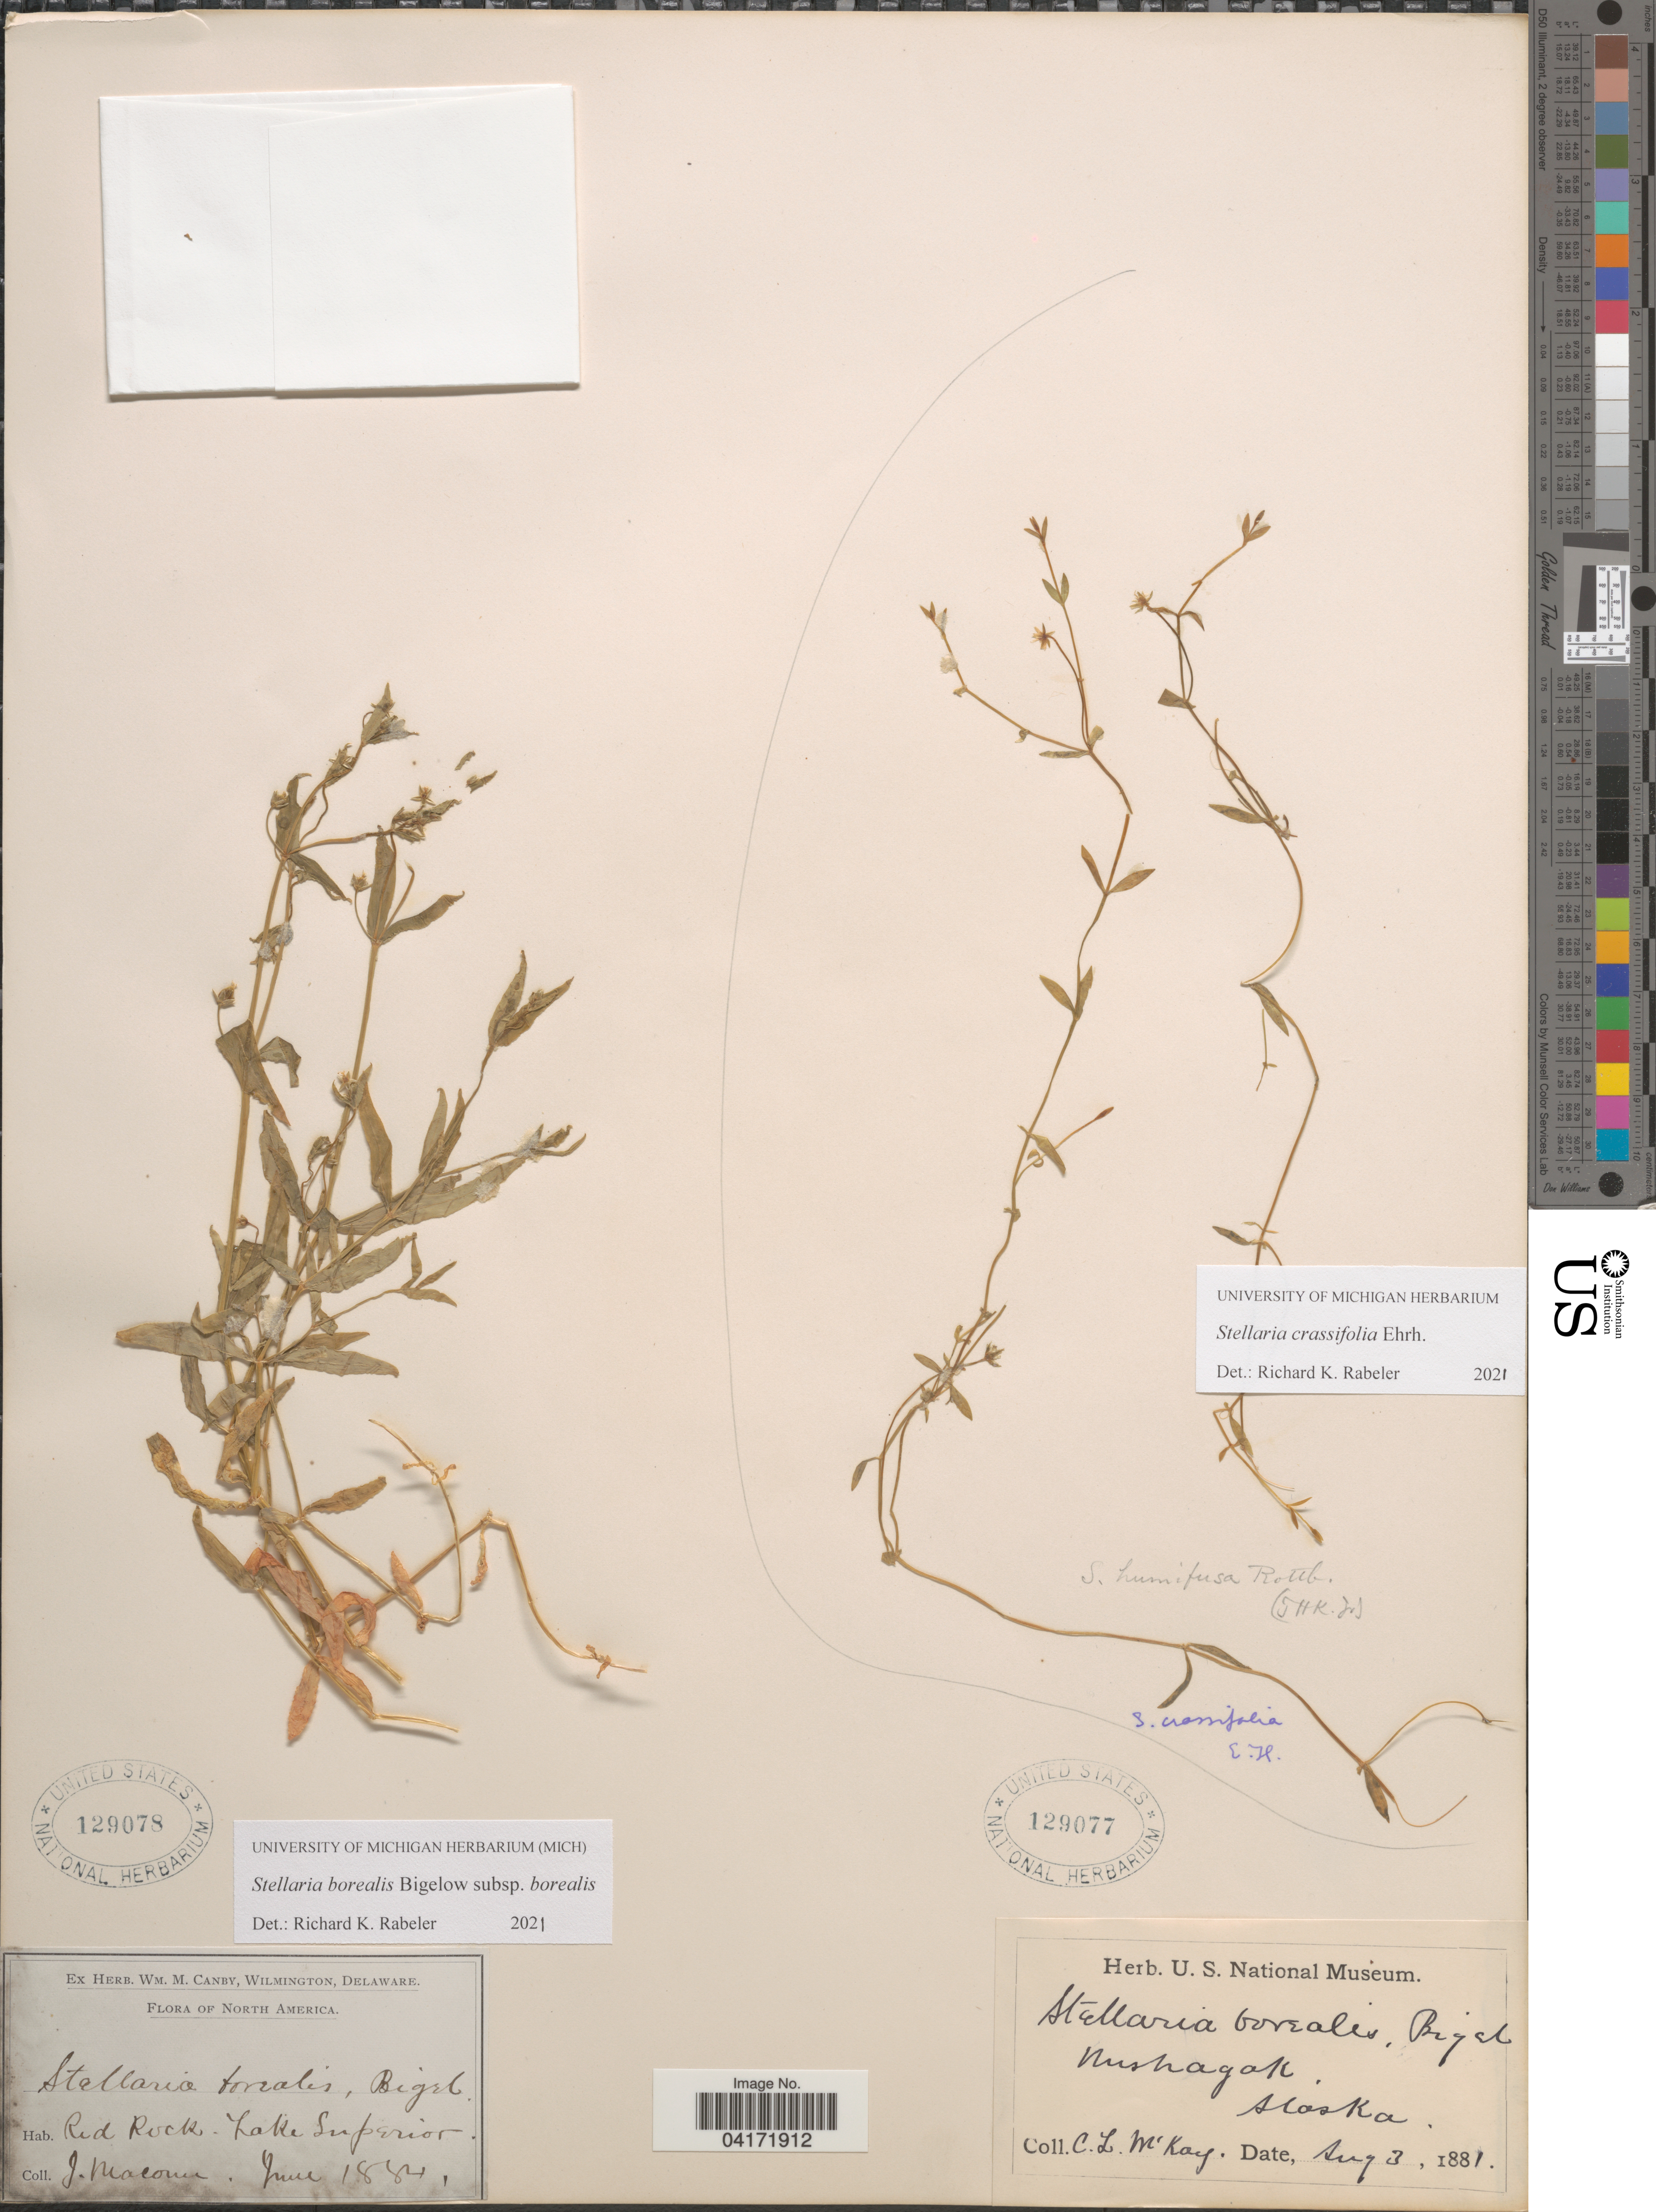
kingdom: Plantae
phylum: Tracheophyta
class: Magnoliopsida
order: Caryophyllales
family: Caryophyllaceae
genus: Stellaria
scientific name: Stellaria borealis subsp. borealis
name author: Bigelow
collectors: J. Macoun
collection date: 1884-06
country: United States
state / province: Delaware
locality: Red Rock. Lake Superior.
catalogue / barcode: US 129078